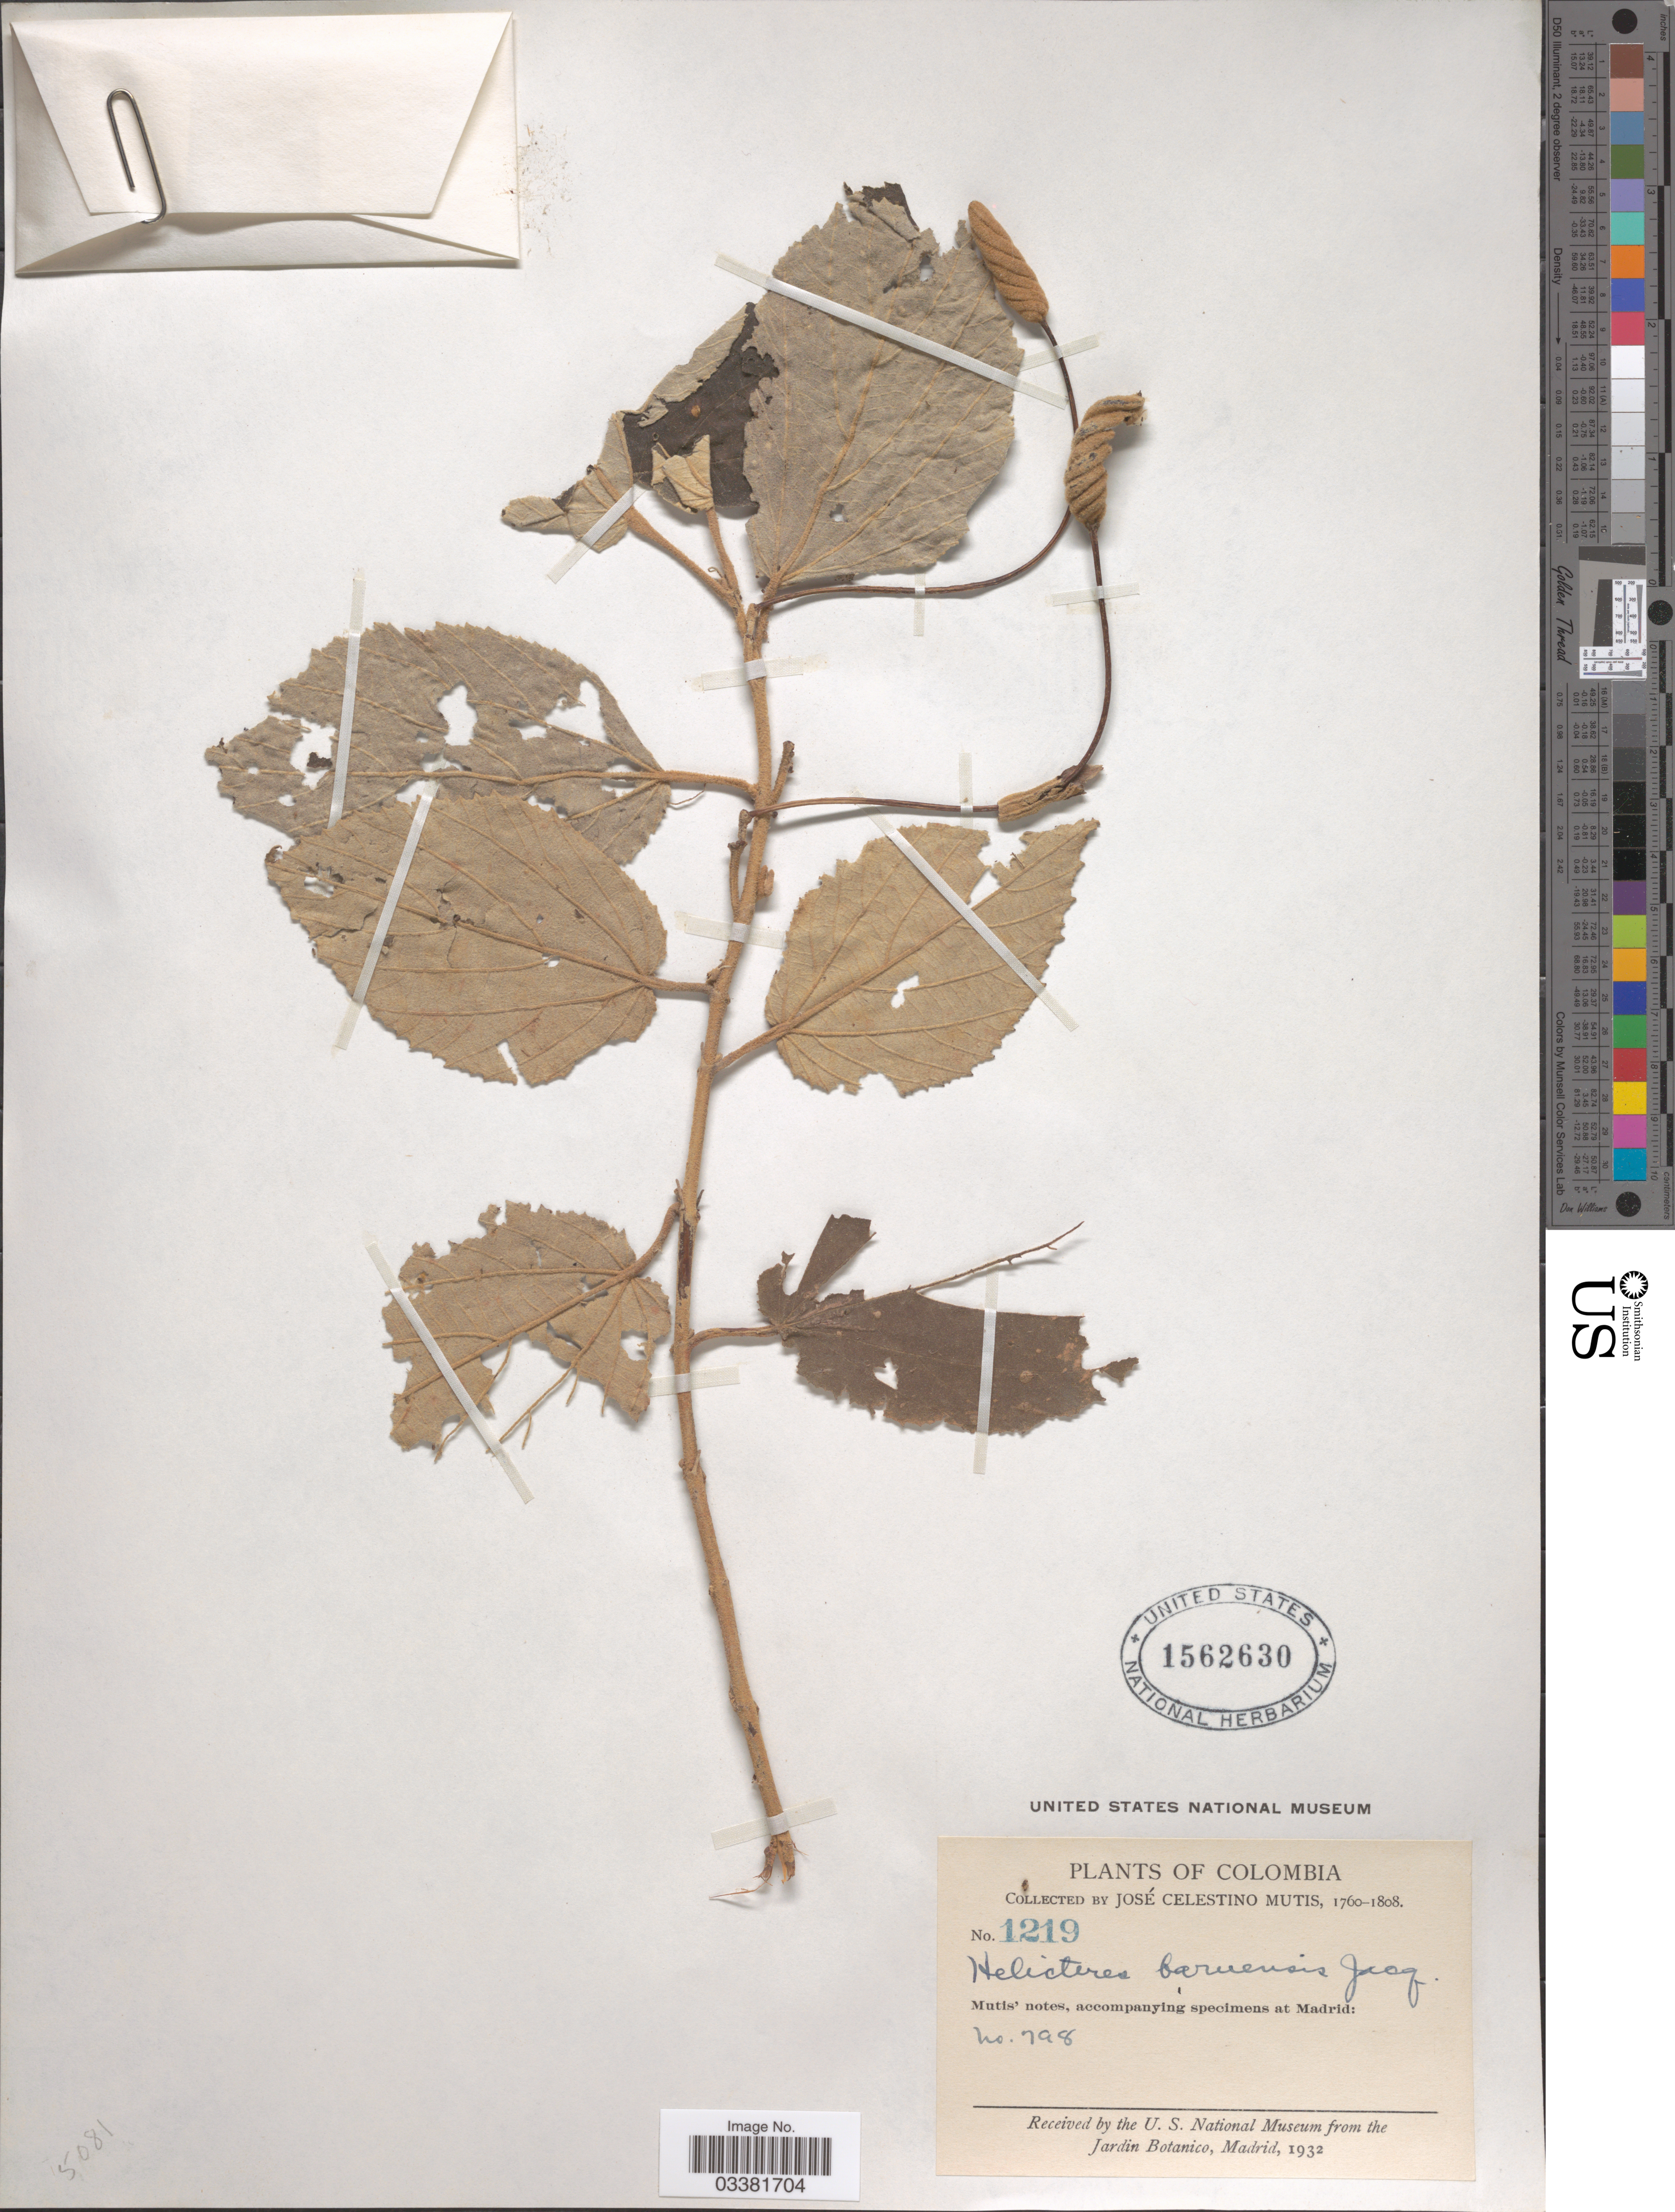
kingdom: Plantae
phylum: Tracheophyta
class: Magnoliopsida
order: Malvales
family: Malvaceae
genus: Helicteres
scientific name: Helicteres baruensis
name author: Jacq.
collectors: J. C. B. Mutis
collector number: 1219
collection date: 1760/1808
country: Colombia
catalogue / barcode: US 1562630